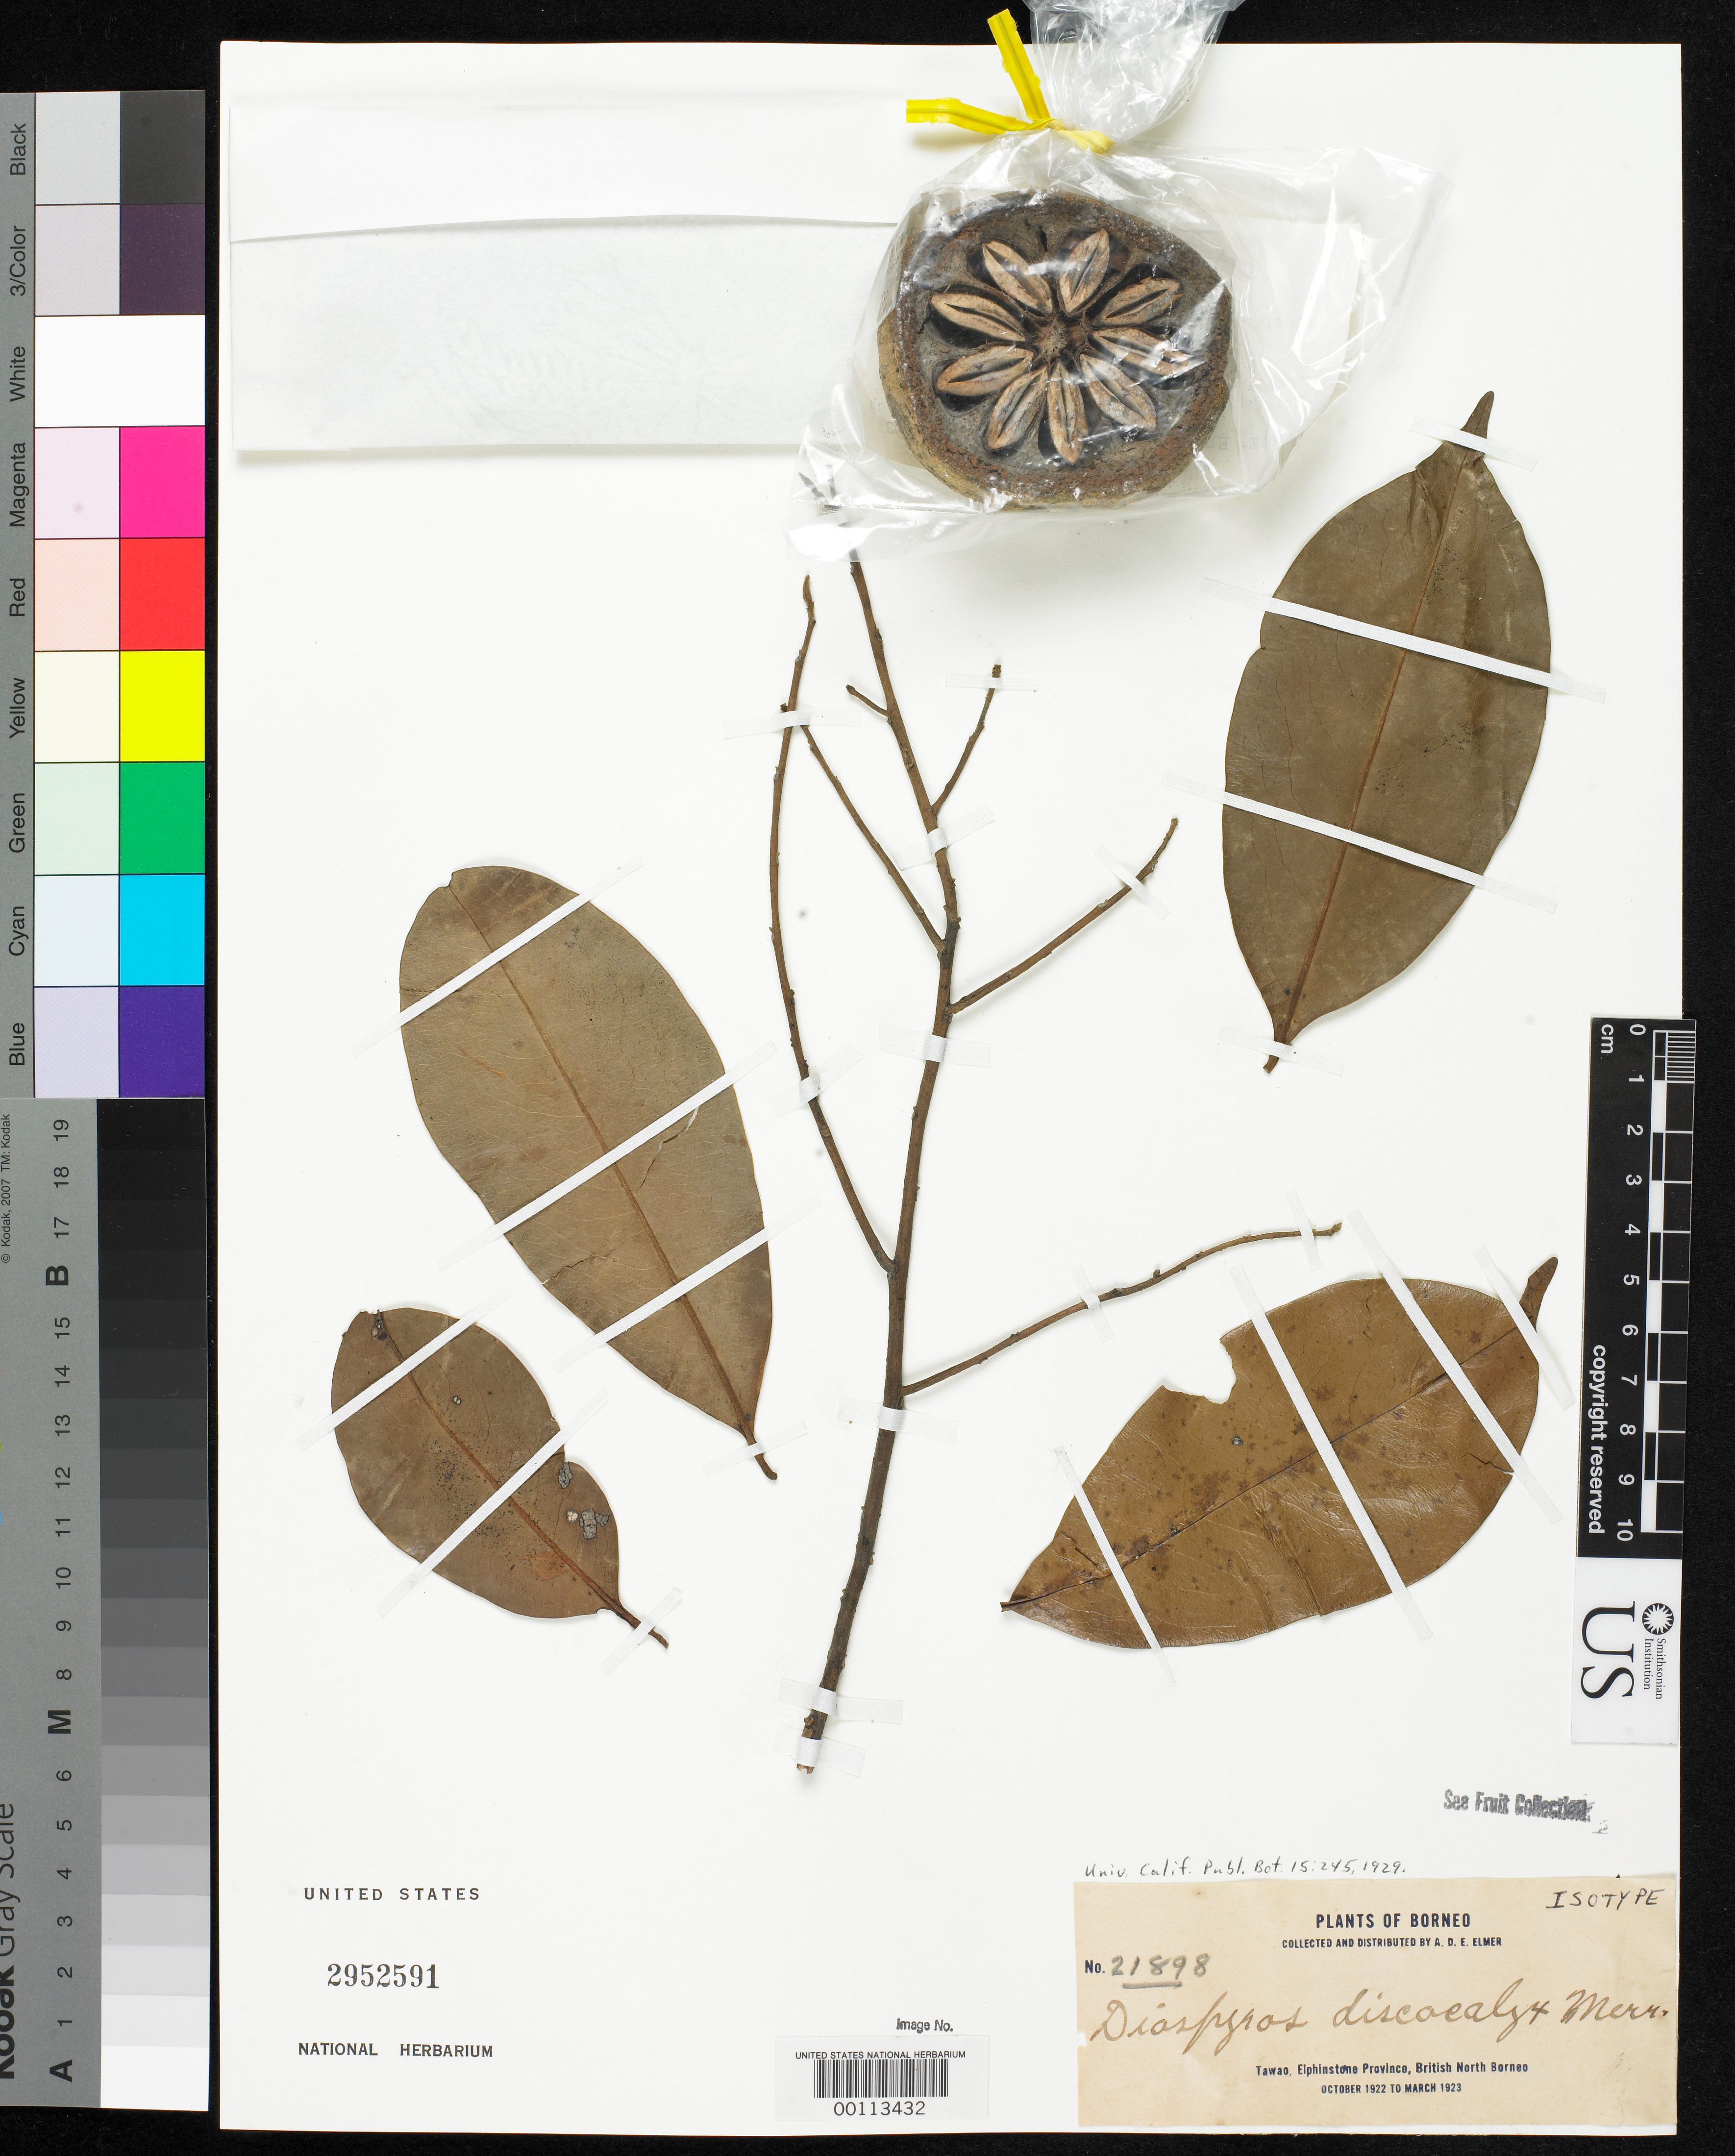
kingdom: Plantae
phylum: Tracheophyta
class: Magnoliopsida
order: Ericales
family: Ebenaceae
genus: Diospyros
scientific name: Diospyros discocalyx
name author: Merr.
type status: Isotype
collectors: A. D. E. Elmer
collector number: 21898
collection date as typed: Oct 1922 to -- Mar 1923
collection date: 1922-10/1923-03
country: Malaysia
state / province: Sabah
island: Borneo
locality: Near Tawao.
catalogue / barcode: US 2952591